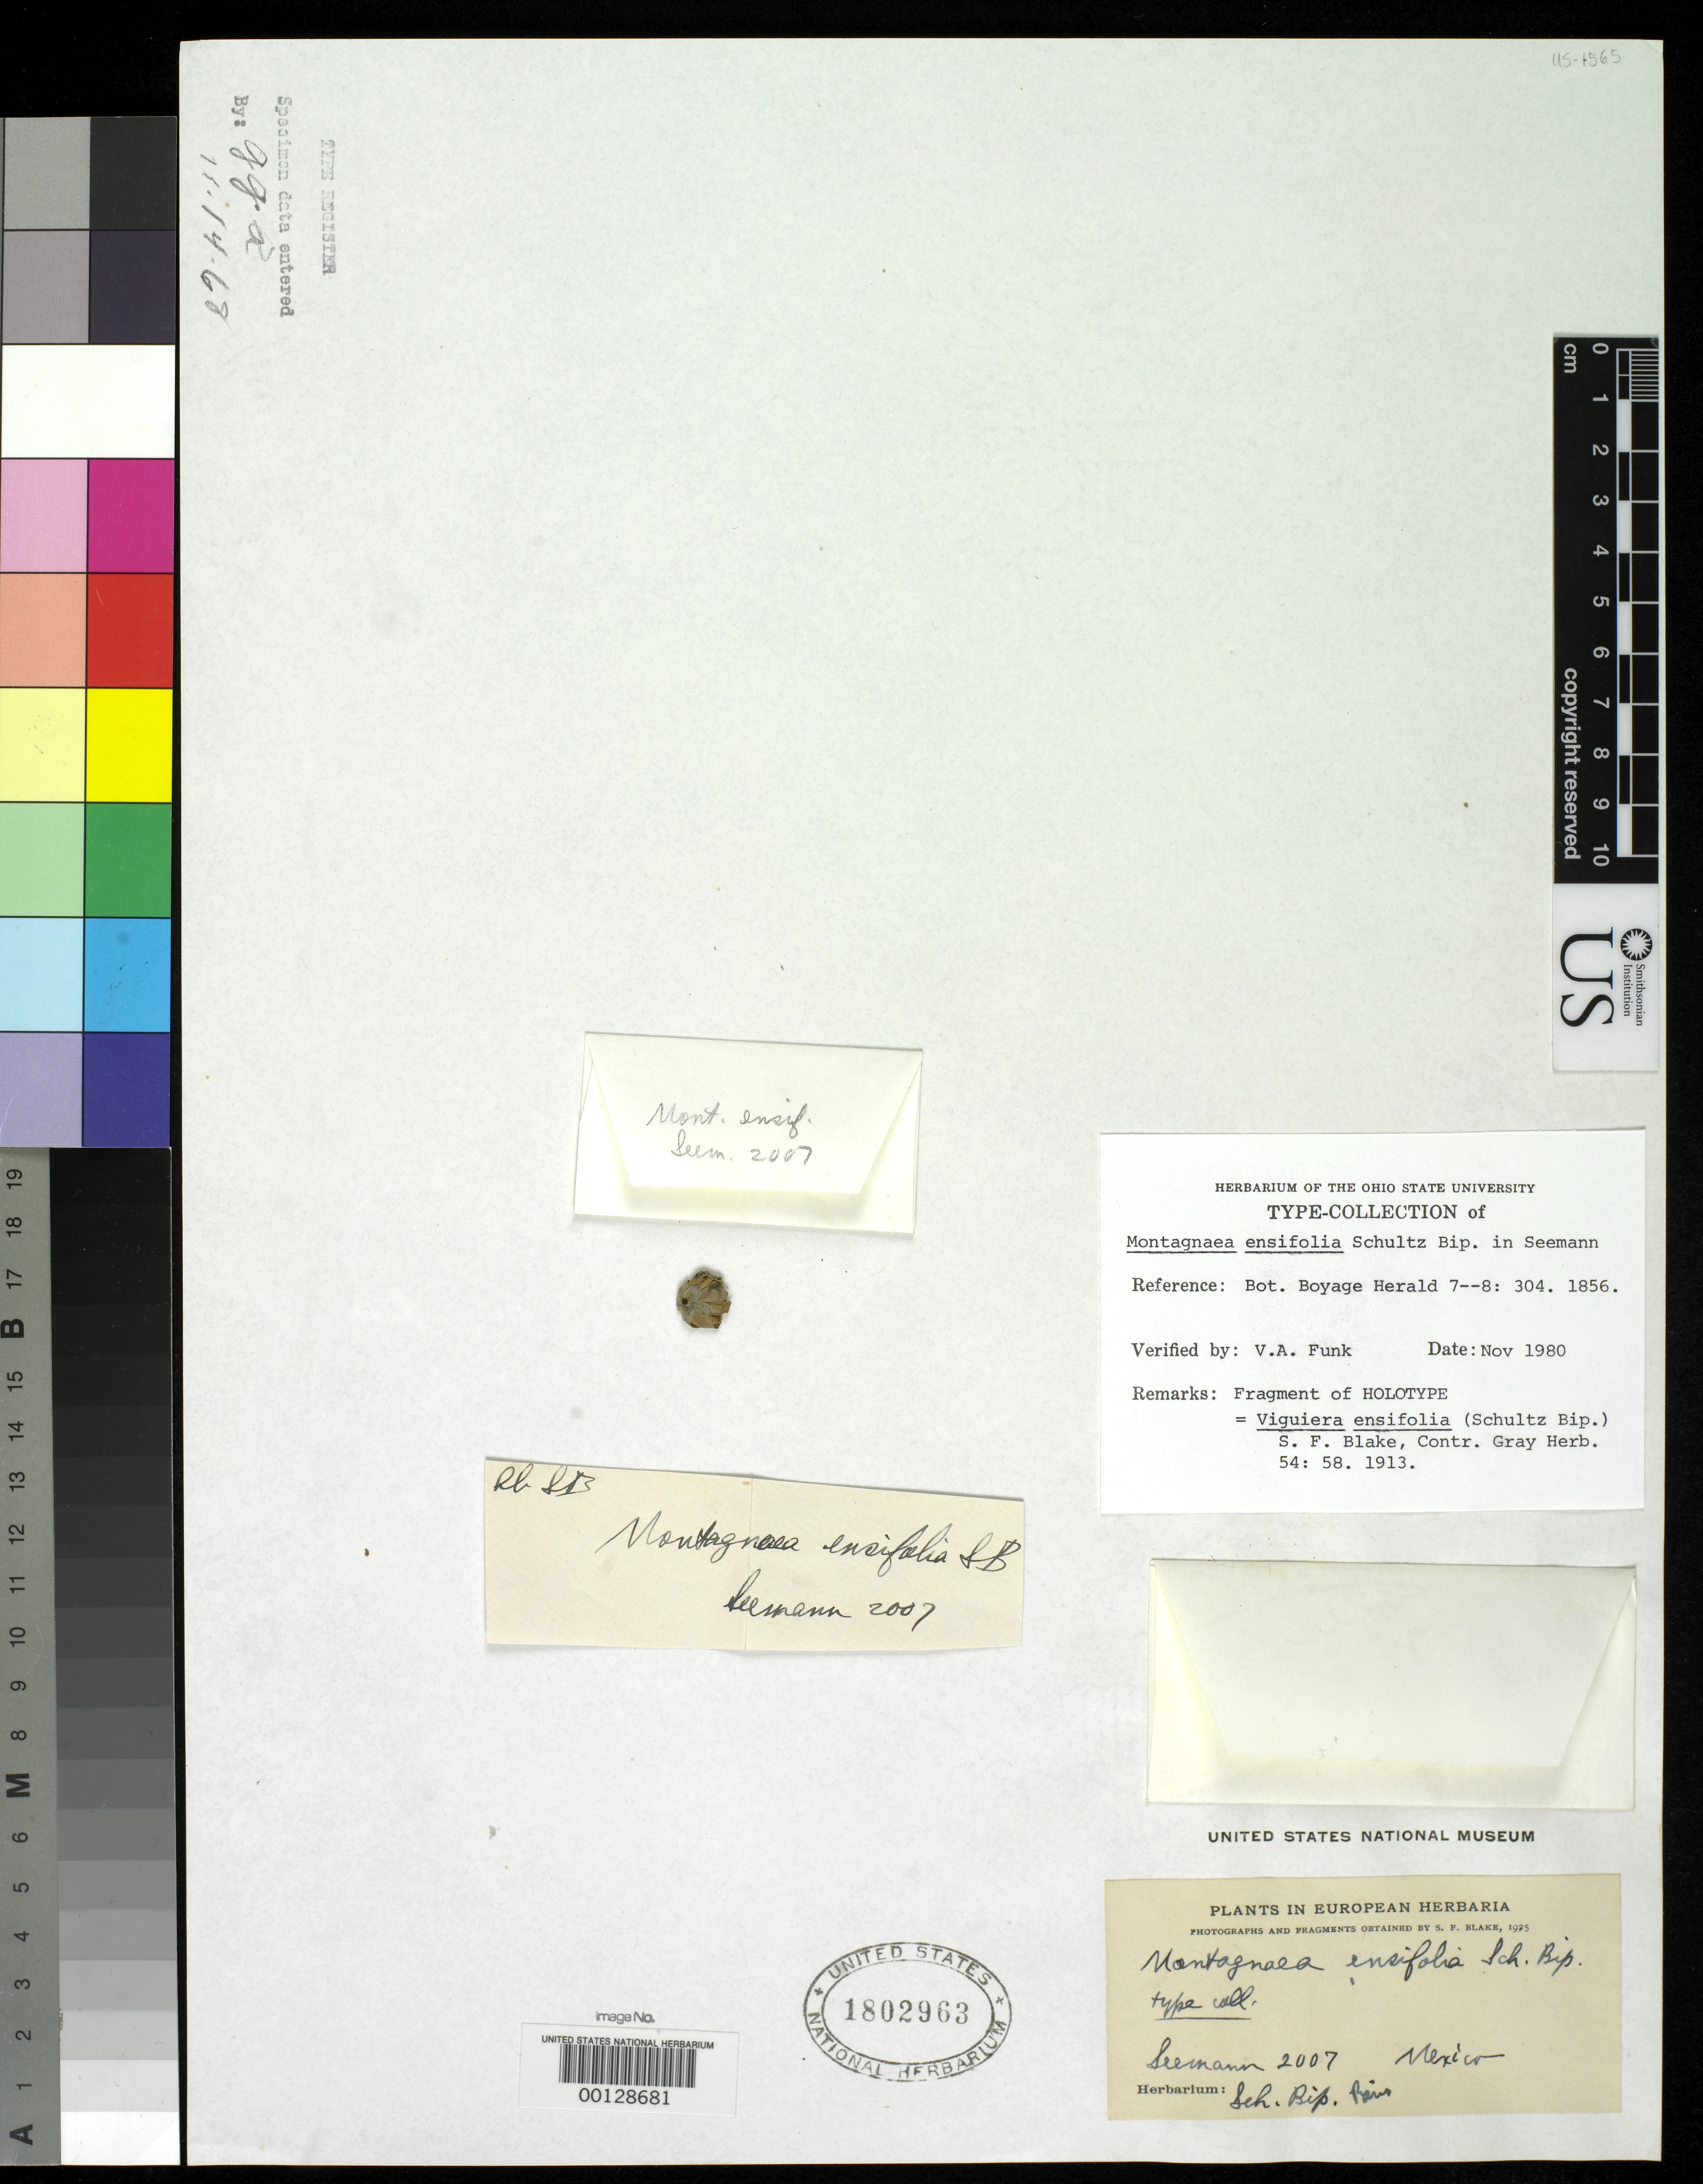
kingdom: Plantae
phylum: Tracheophyta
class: Magnoliopsida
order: Asterales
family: Asteraceae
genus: Montagnaea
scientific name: Montagnaea ensifolia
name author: Sch. Bip. in Seem.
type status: Type Material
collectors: B. C. Seemann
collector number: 2007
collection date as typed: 1848 to -- --- 1850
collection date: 1848/1850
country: Mexico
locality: Sierra Madre.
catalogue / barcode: US 1802963